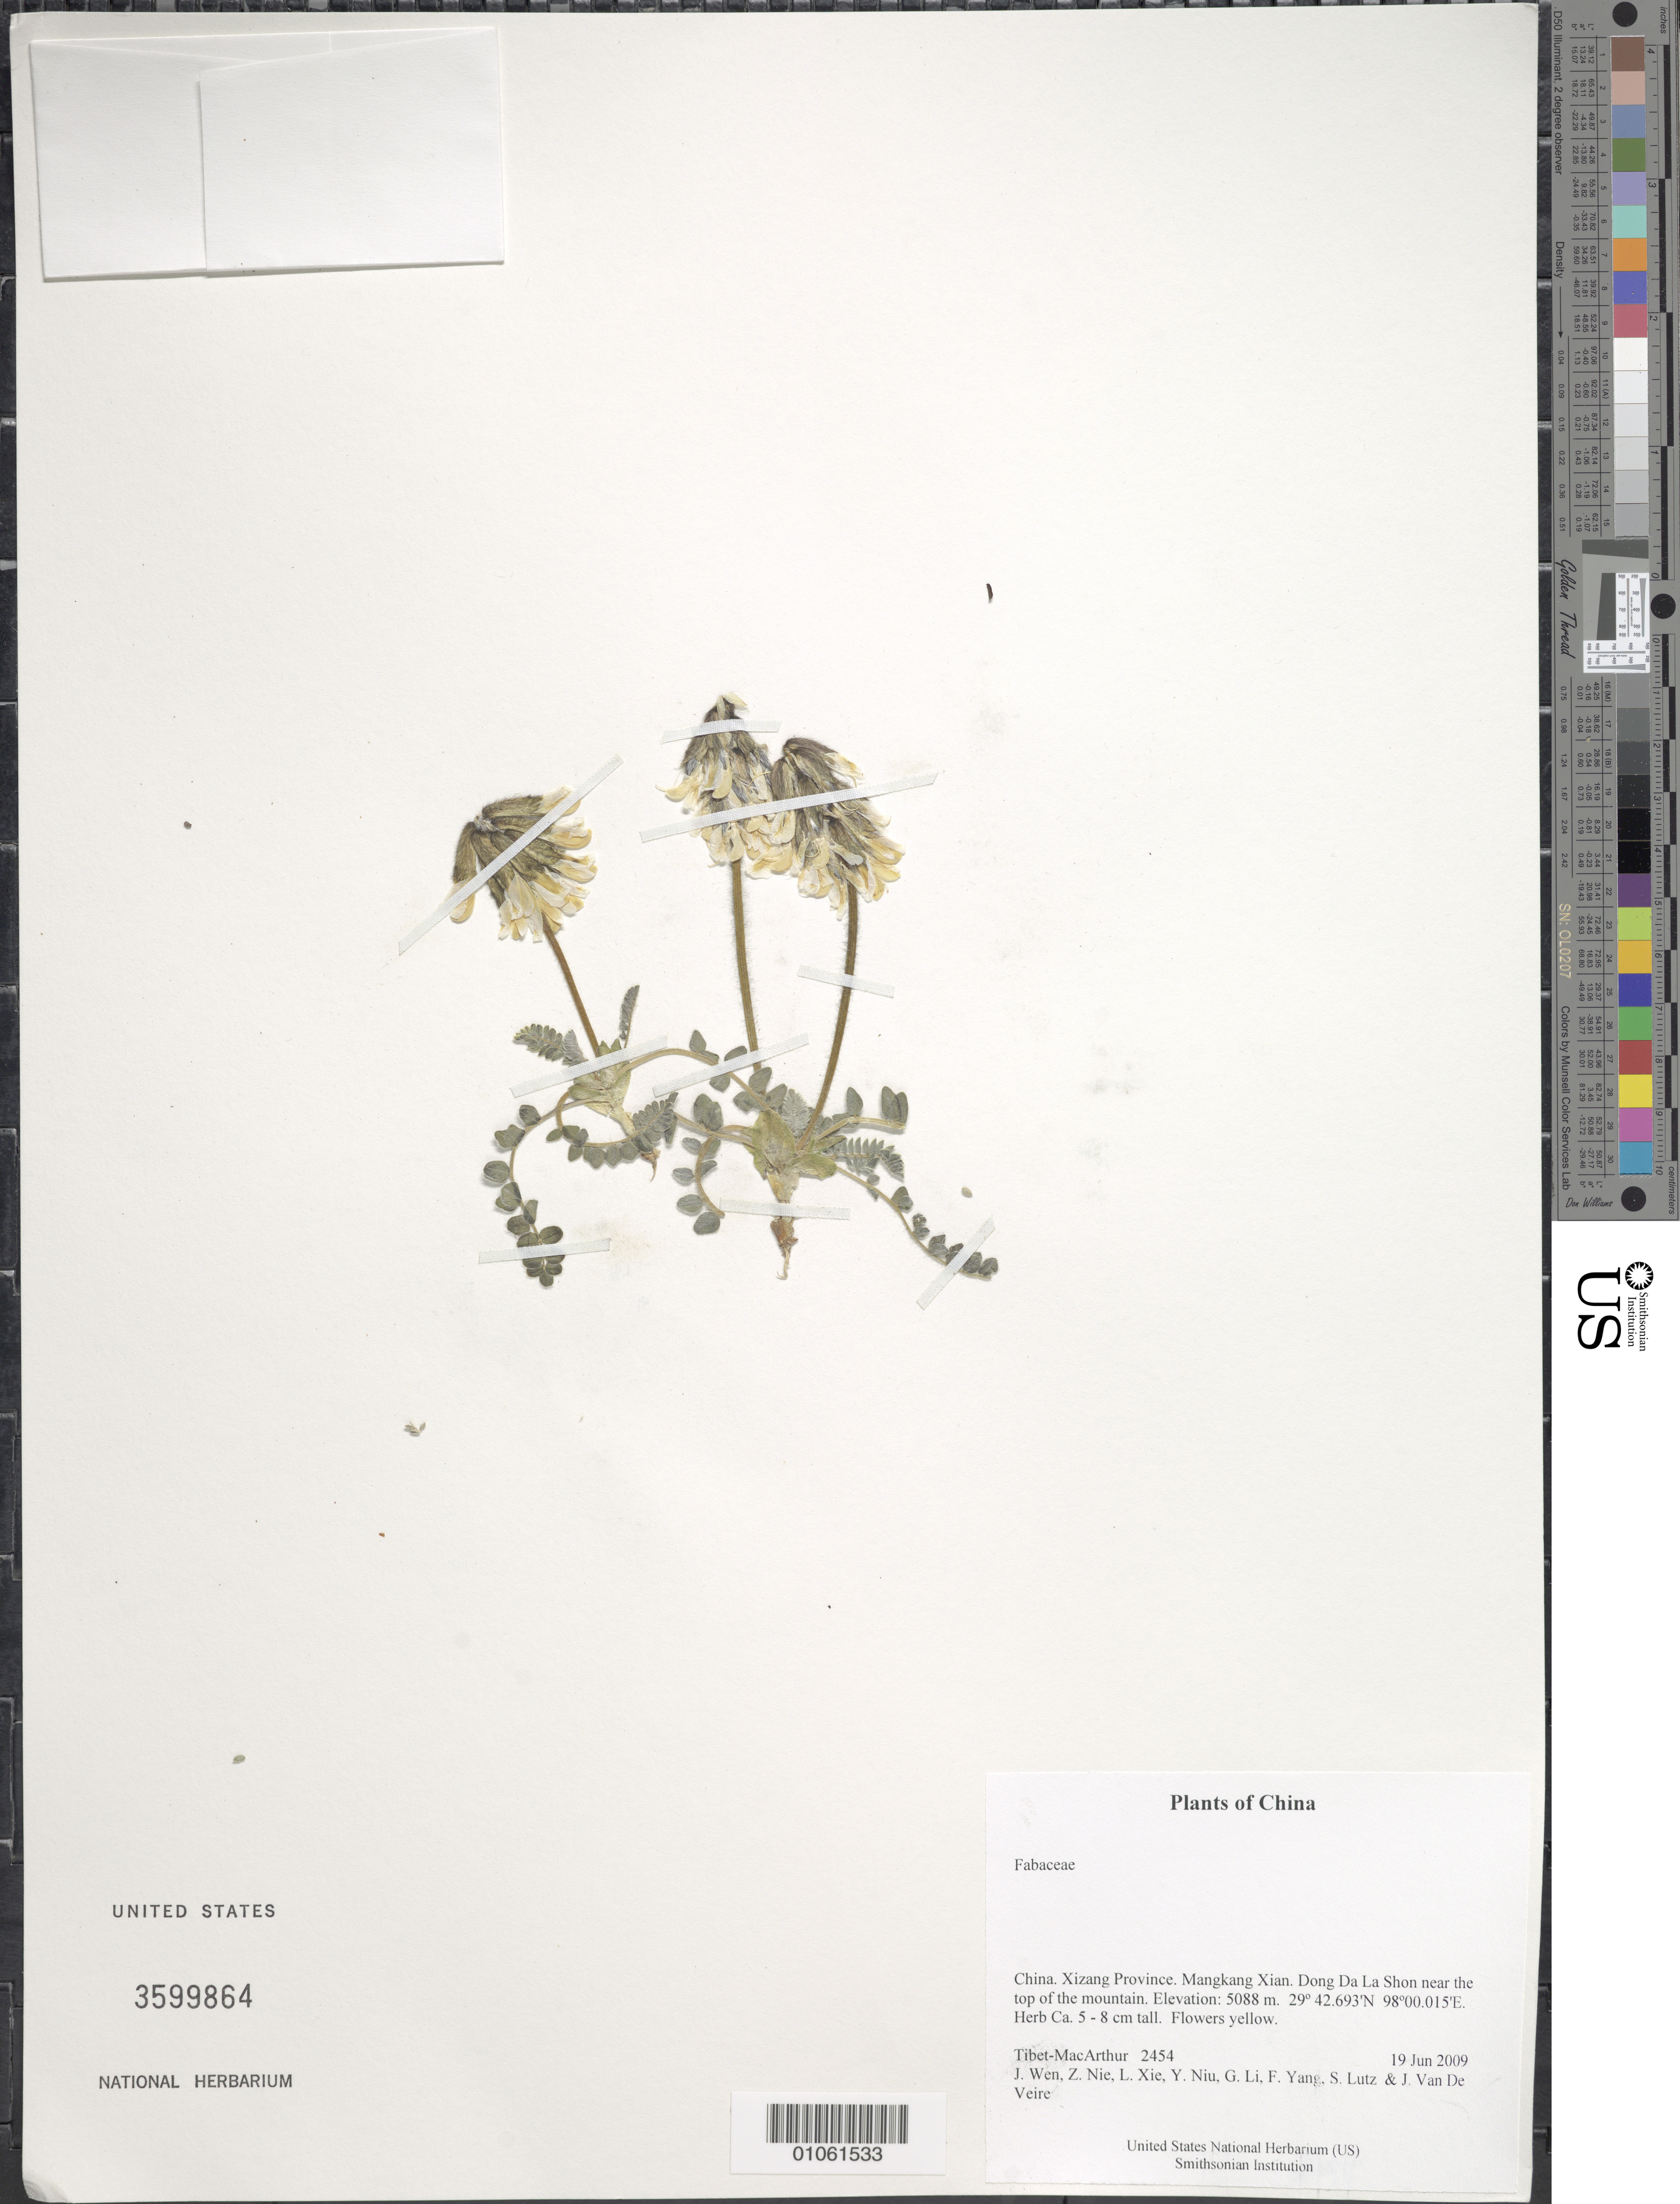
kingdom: Plantae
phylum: Tracheophyta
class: Magnoliopsida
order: Fabales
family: Fabaceae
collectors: Tibet-MacArthur, J. Wen, Z. Nie, L. Xie, Y. Niu, G. Li, F. Yang, S. Lutz & J. Van De Veire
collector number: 2454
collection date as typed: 19 Jun 2009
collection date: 2009-06-19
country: China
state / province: Xizang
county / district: Mangkang Xian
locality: Dong Da La Shon near the top of the mountain.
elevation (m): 5088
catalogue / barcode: US 3599864